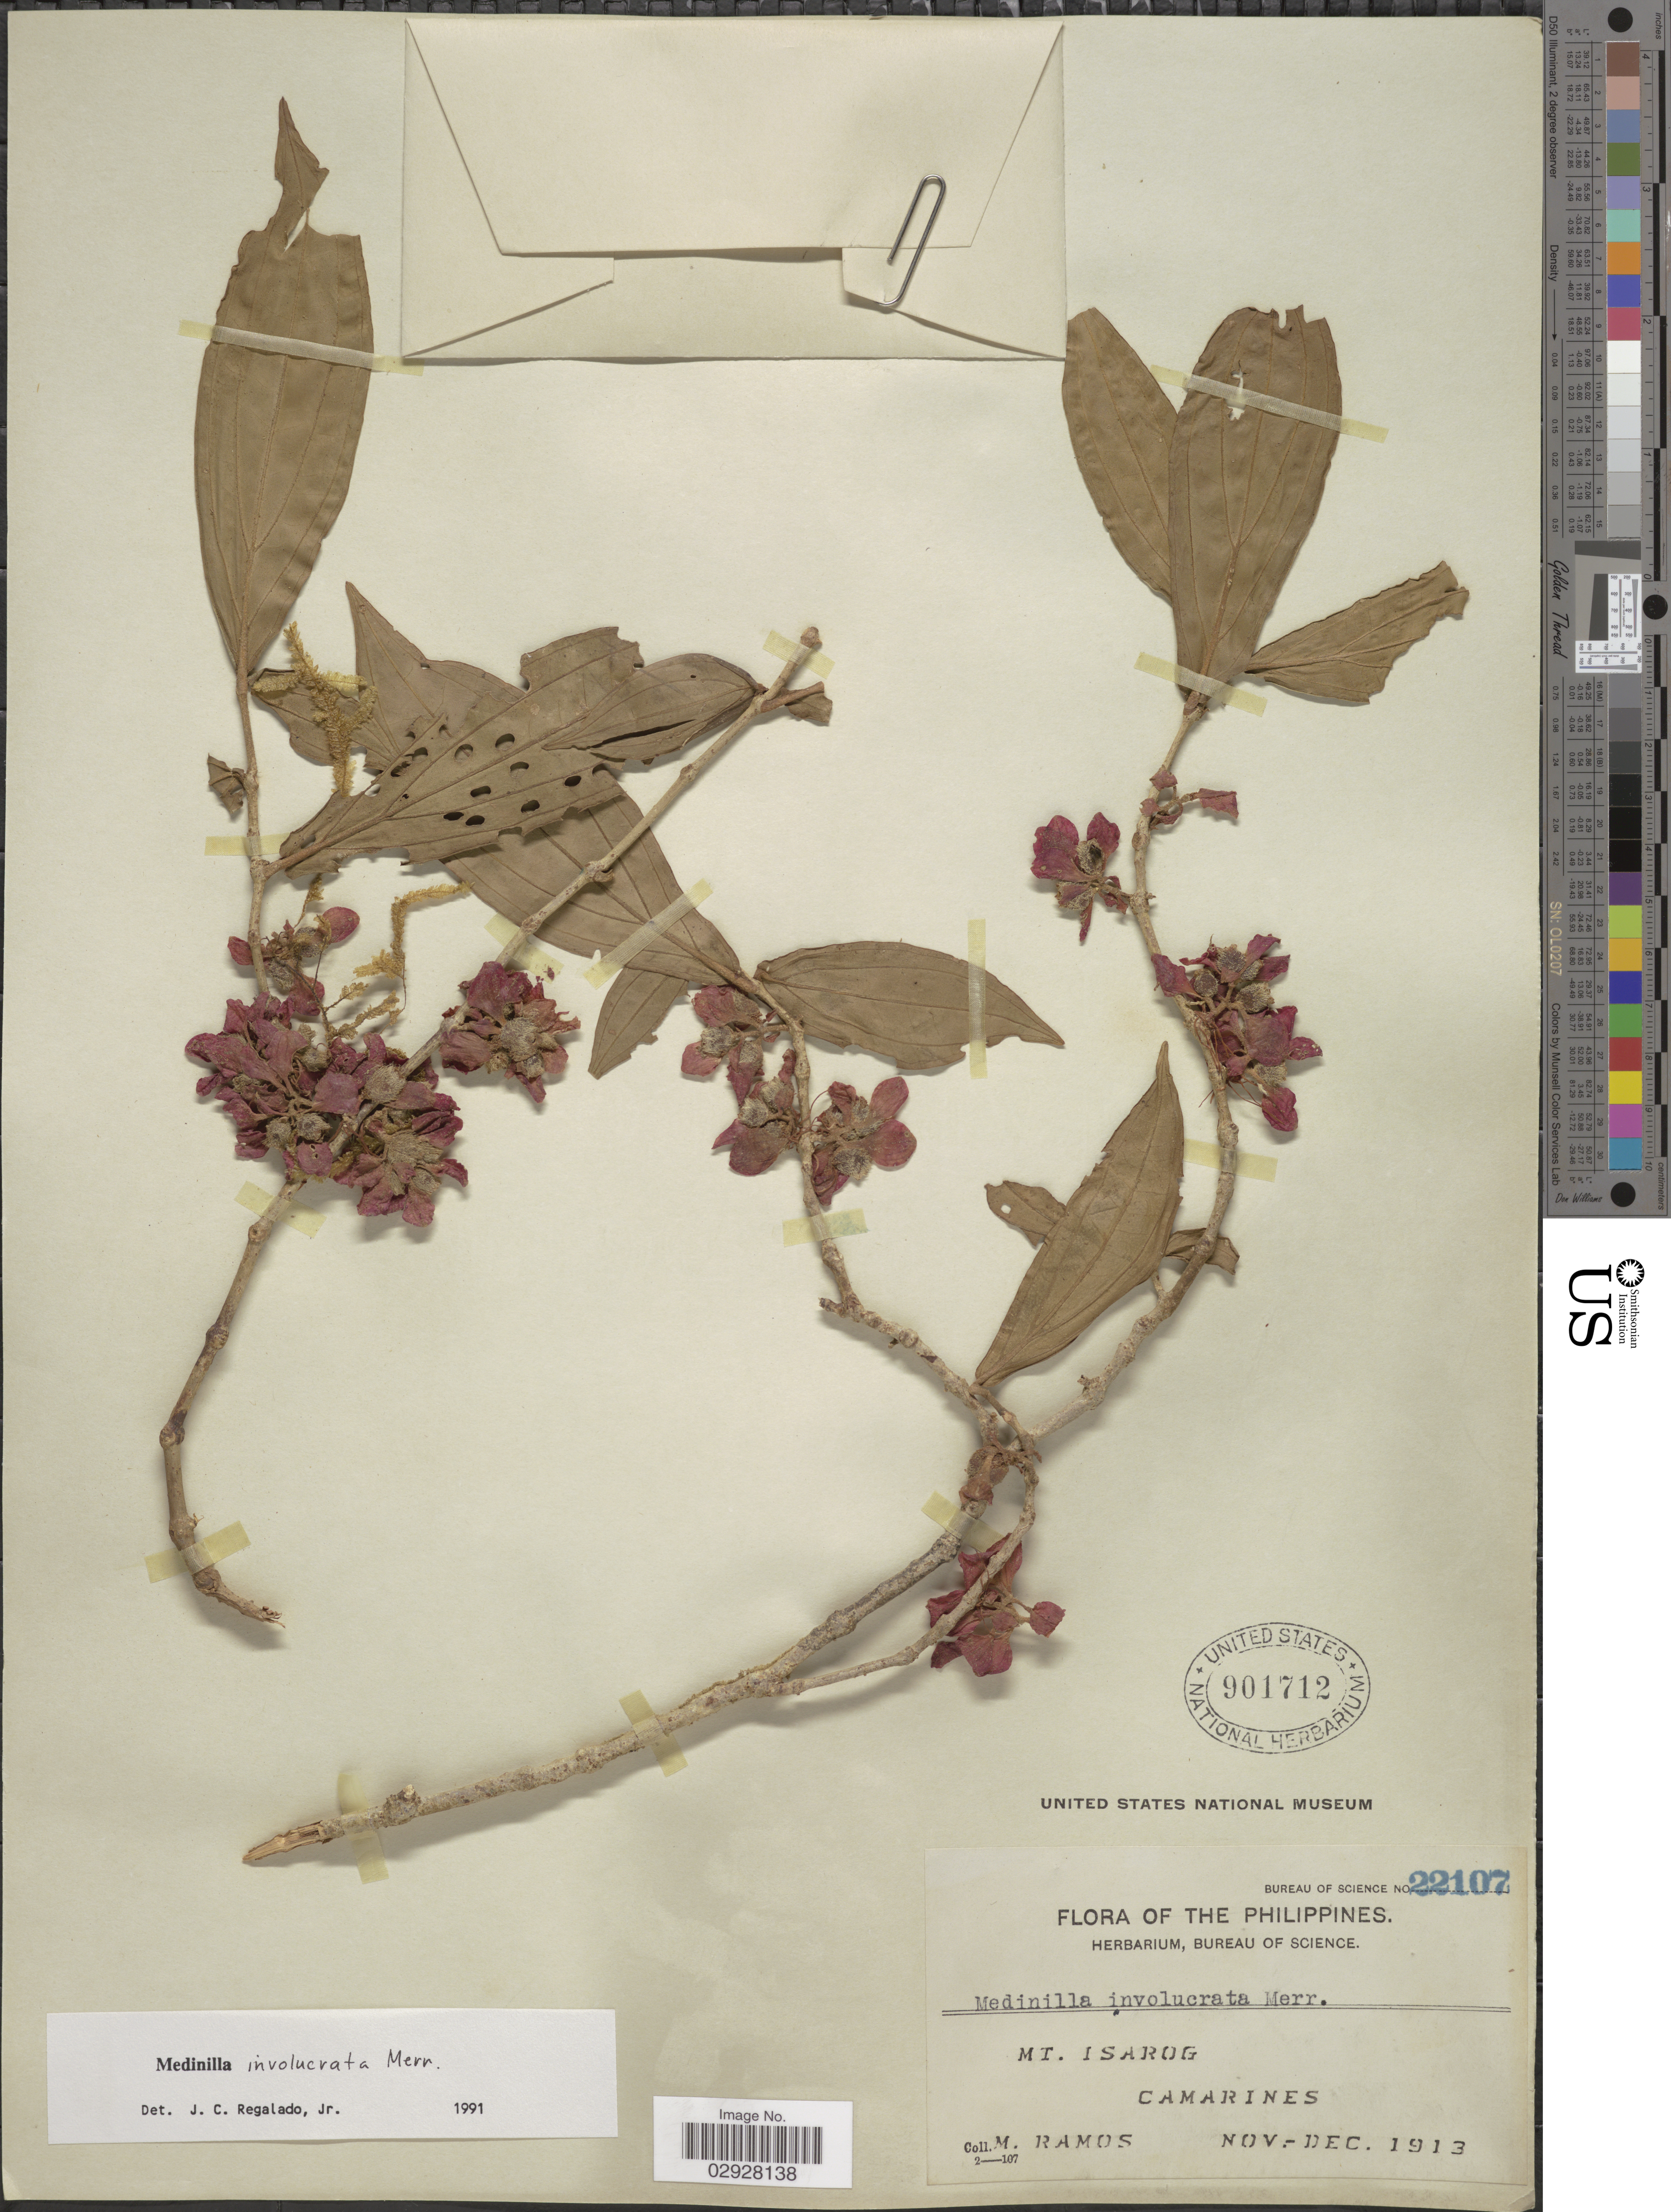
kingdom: Plantae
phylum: Tracheophyta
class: Magnoliopsida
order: Myrtales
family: Melastomataceae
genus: Medinilla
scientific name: Medinilla involucrata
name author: Merr.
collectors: M. Ramos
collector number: Bureau of Science 22107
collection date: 1913-11/1913-12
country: Philippines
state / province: Bicol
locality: Mt. Isarog, Camarines.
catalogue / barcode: US 901712